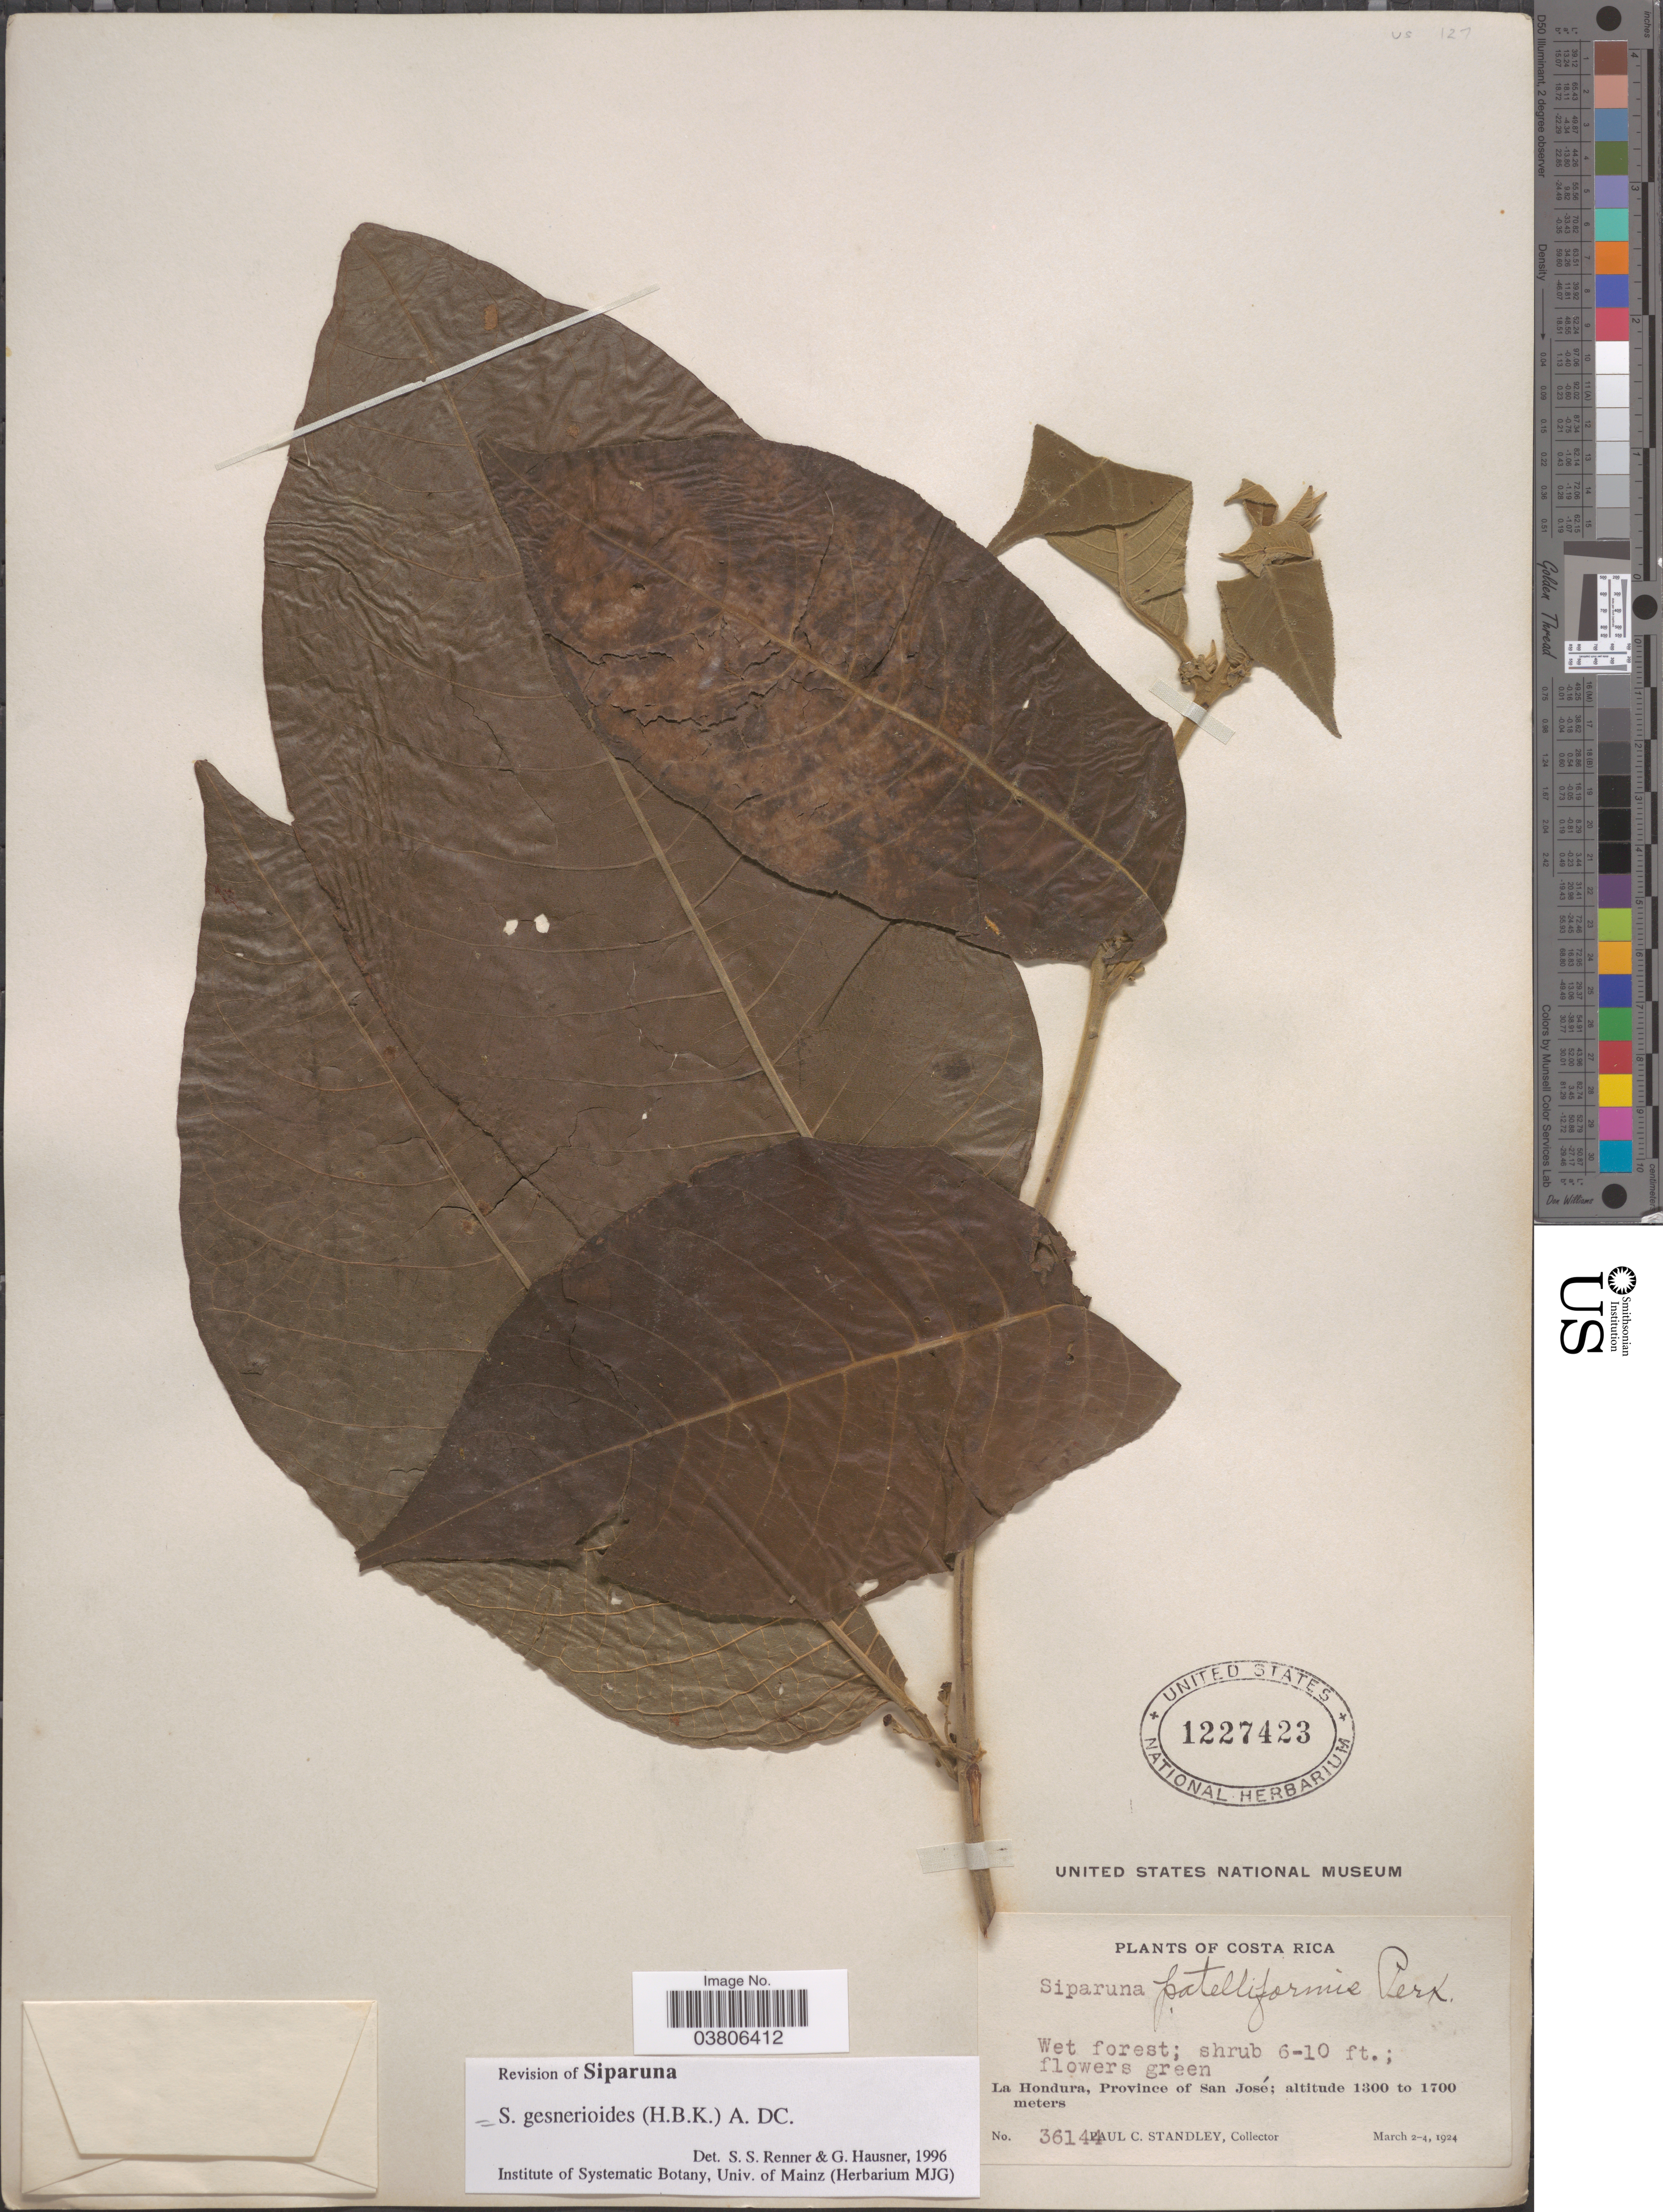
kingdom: Plantae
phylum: Tracheophyta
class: Magnoliopsida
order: Laurales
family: Siparunaceae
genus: Siparuna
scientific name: Siparuna gesnerioides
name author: (Kunth) A. DC.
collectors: P. C. Standley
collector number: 36144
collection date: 1924-03-02/1924-03-04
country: Costa Rica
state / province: San José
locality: La Hondura.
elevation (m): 1300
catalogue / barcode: US 1227423